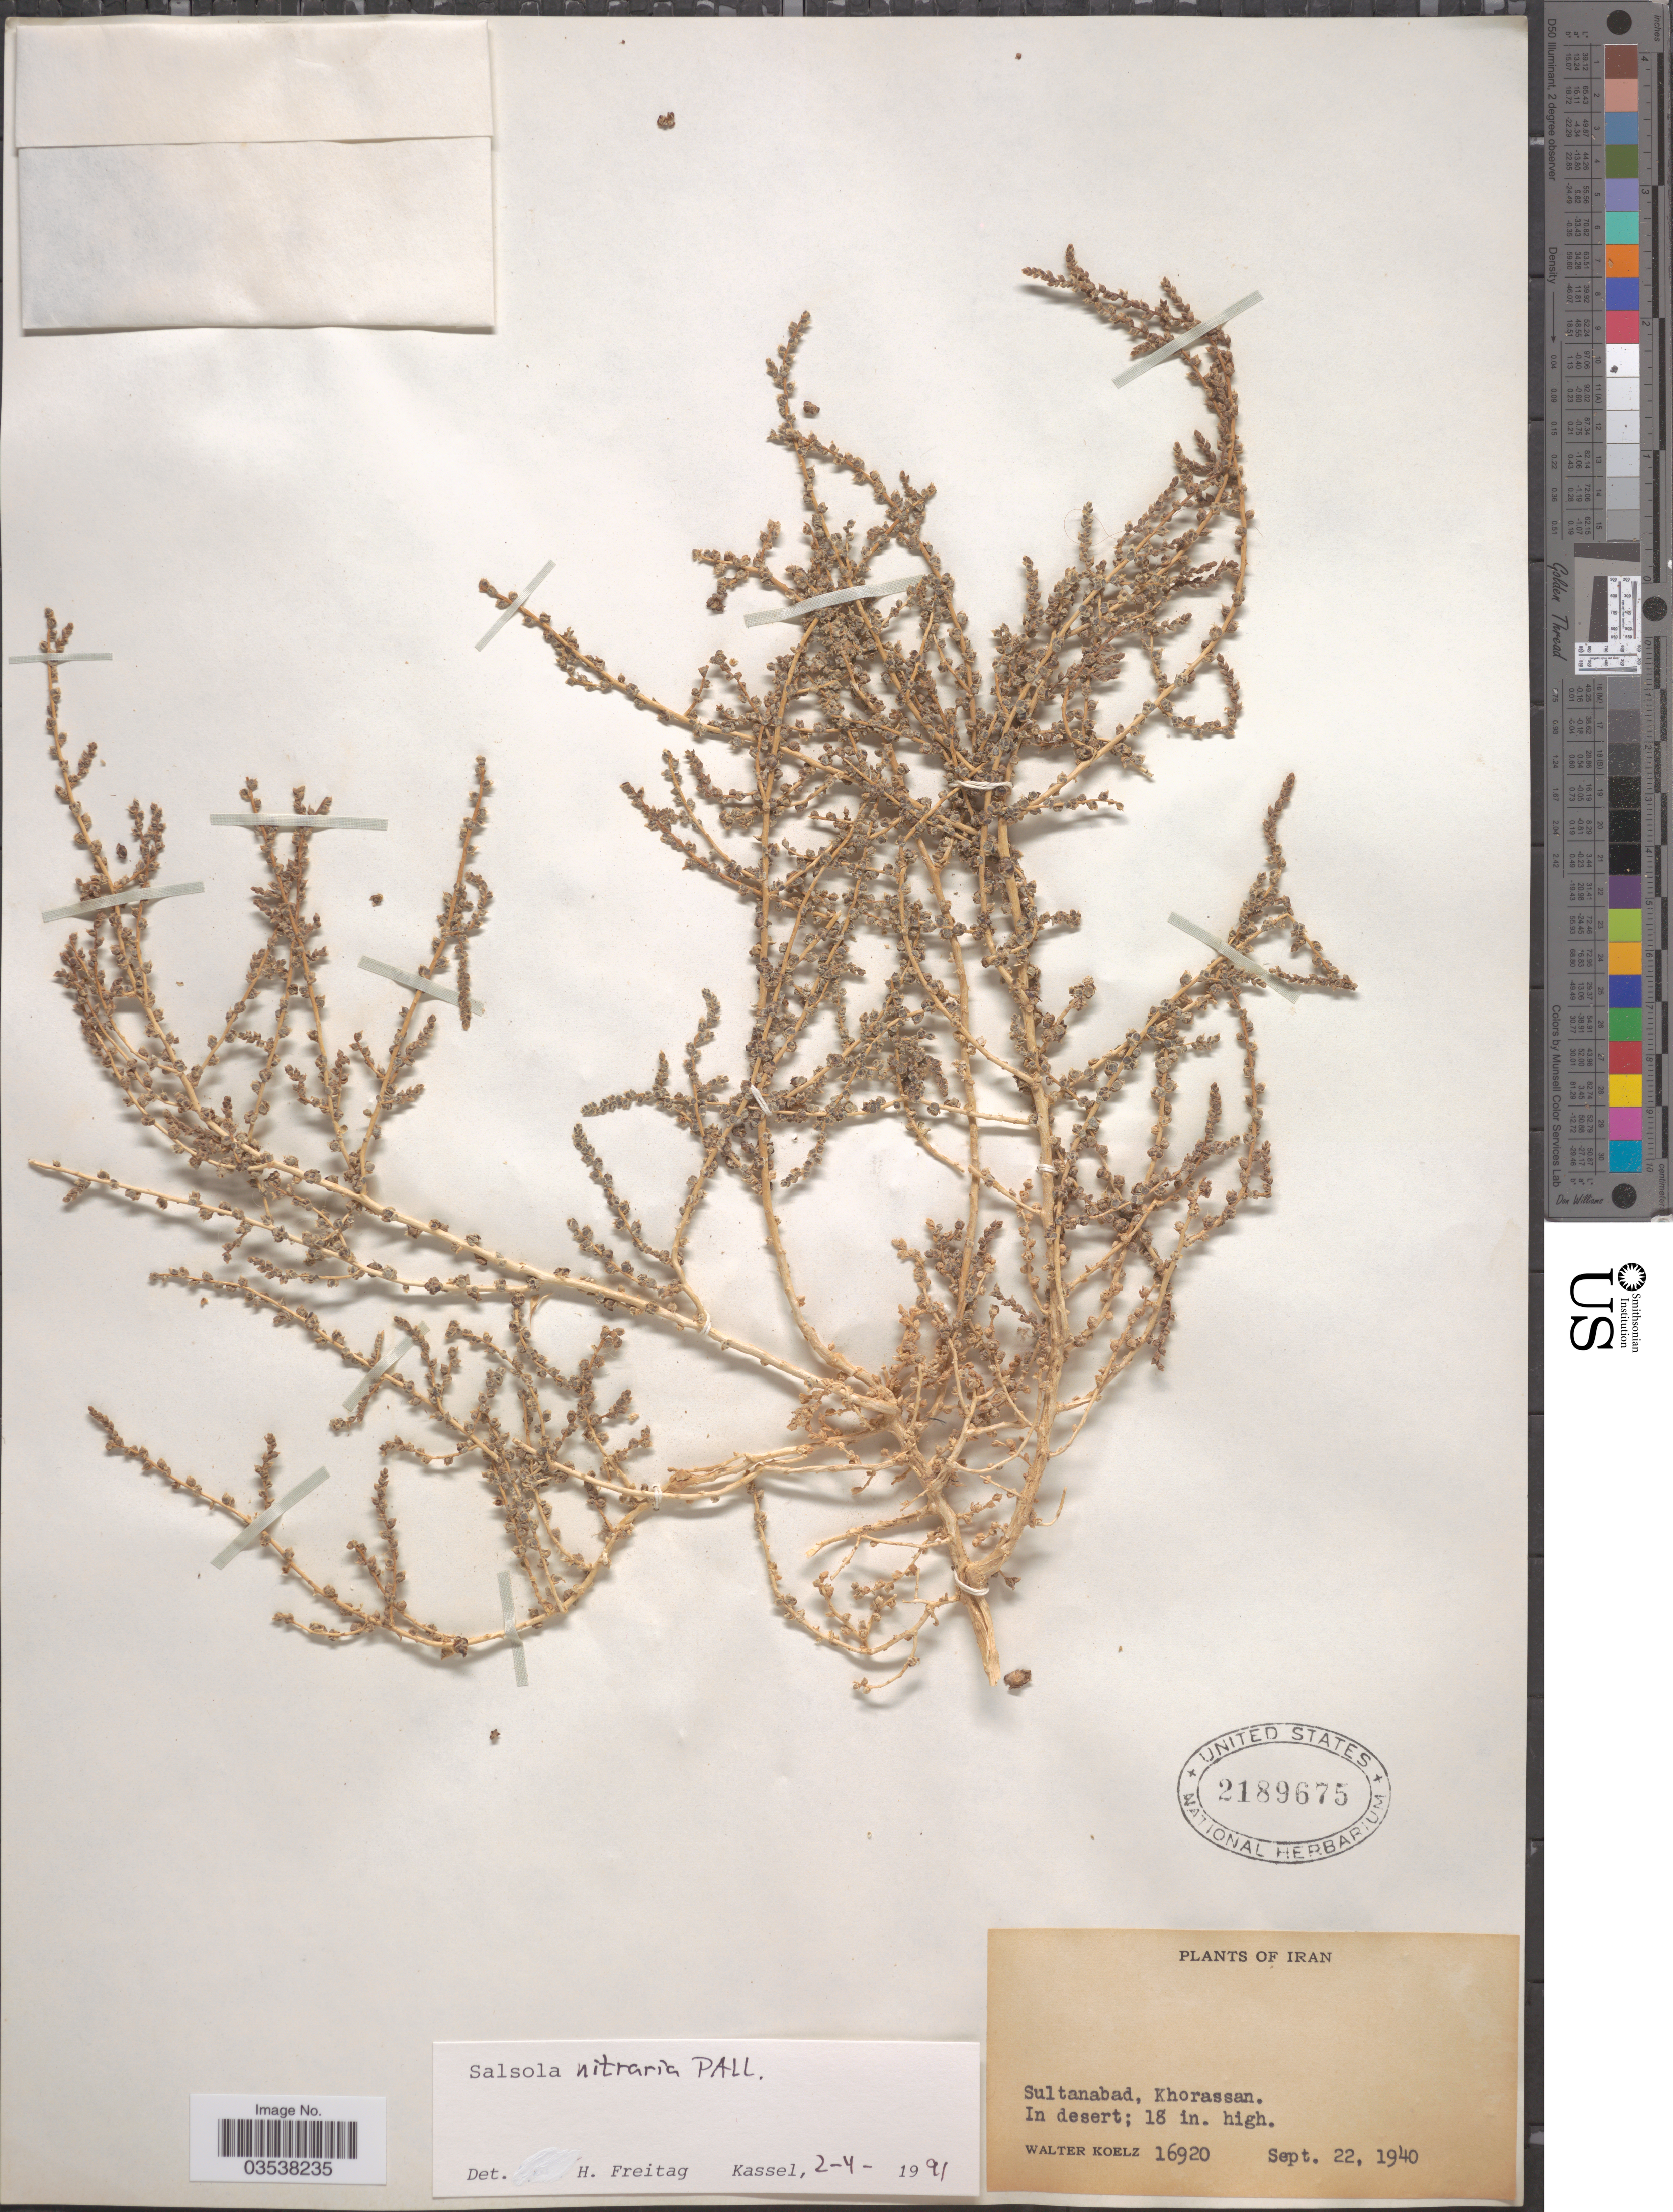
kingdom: Plantae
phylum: Tracheophyta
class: Magnoliopsida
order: Caryophyllales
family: Amaranthaceae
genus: Caroxylon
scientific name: Caroxylon nitrarium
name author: (Pall.) Akhani & Roalson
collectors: W. N. Koelz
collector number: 16920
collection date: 1940-09-22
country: Iran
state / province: Khorasan [obsolete]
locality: Sultanabad.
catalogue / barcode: US 2189675